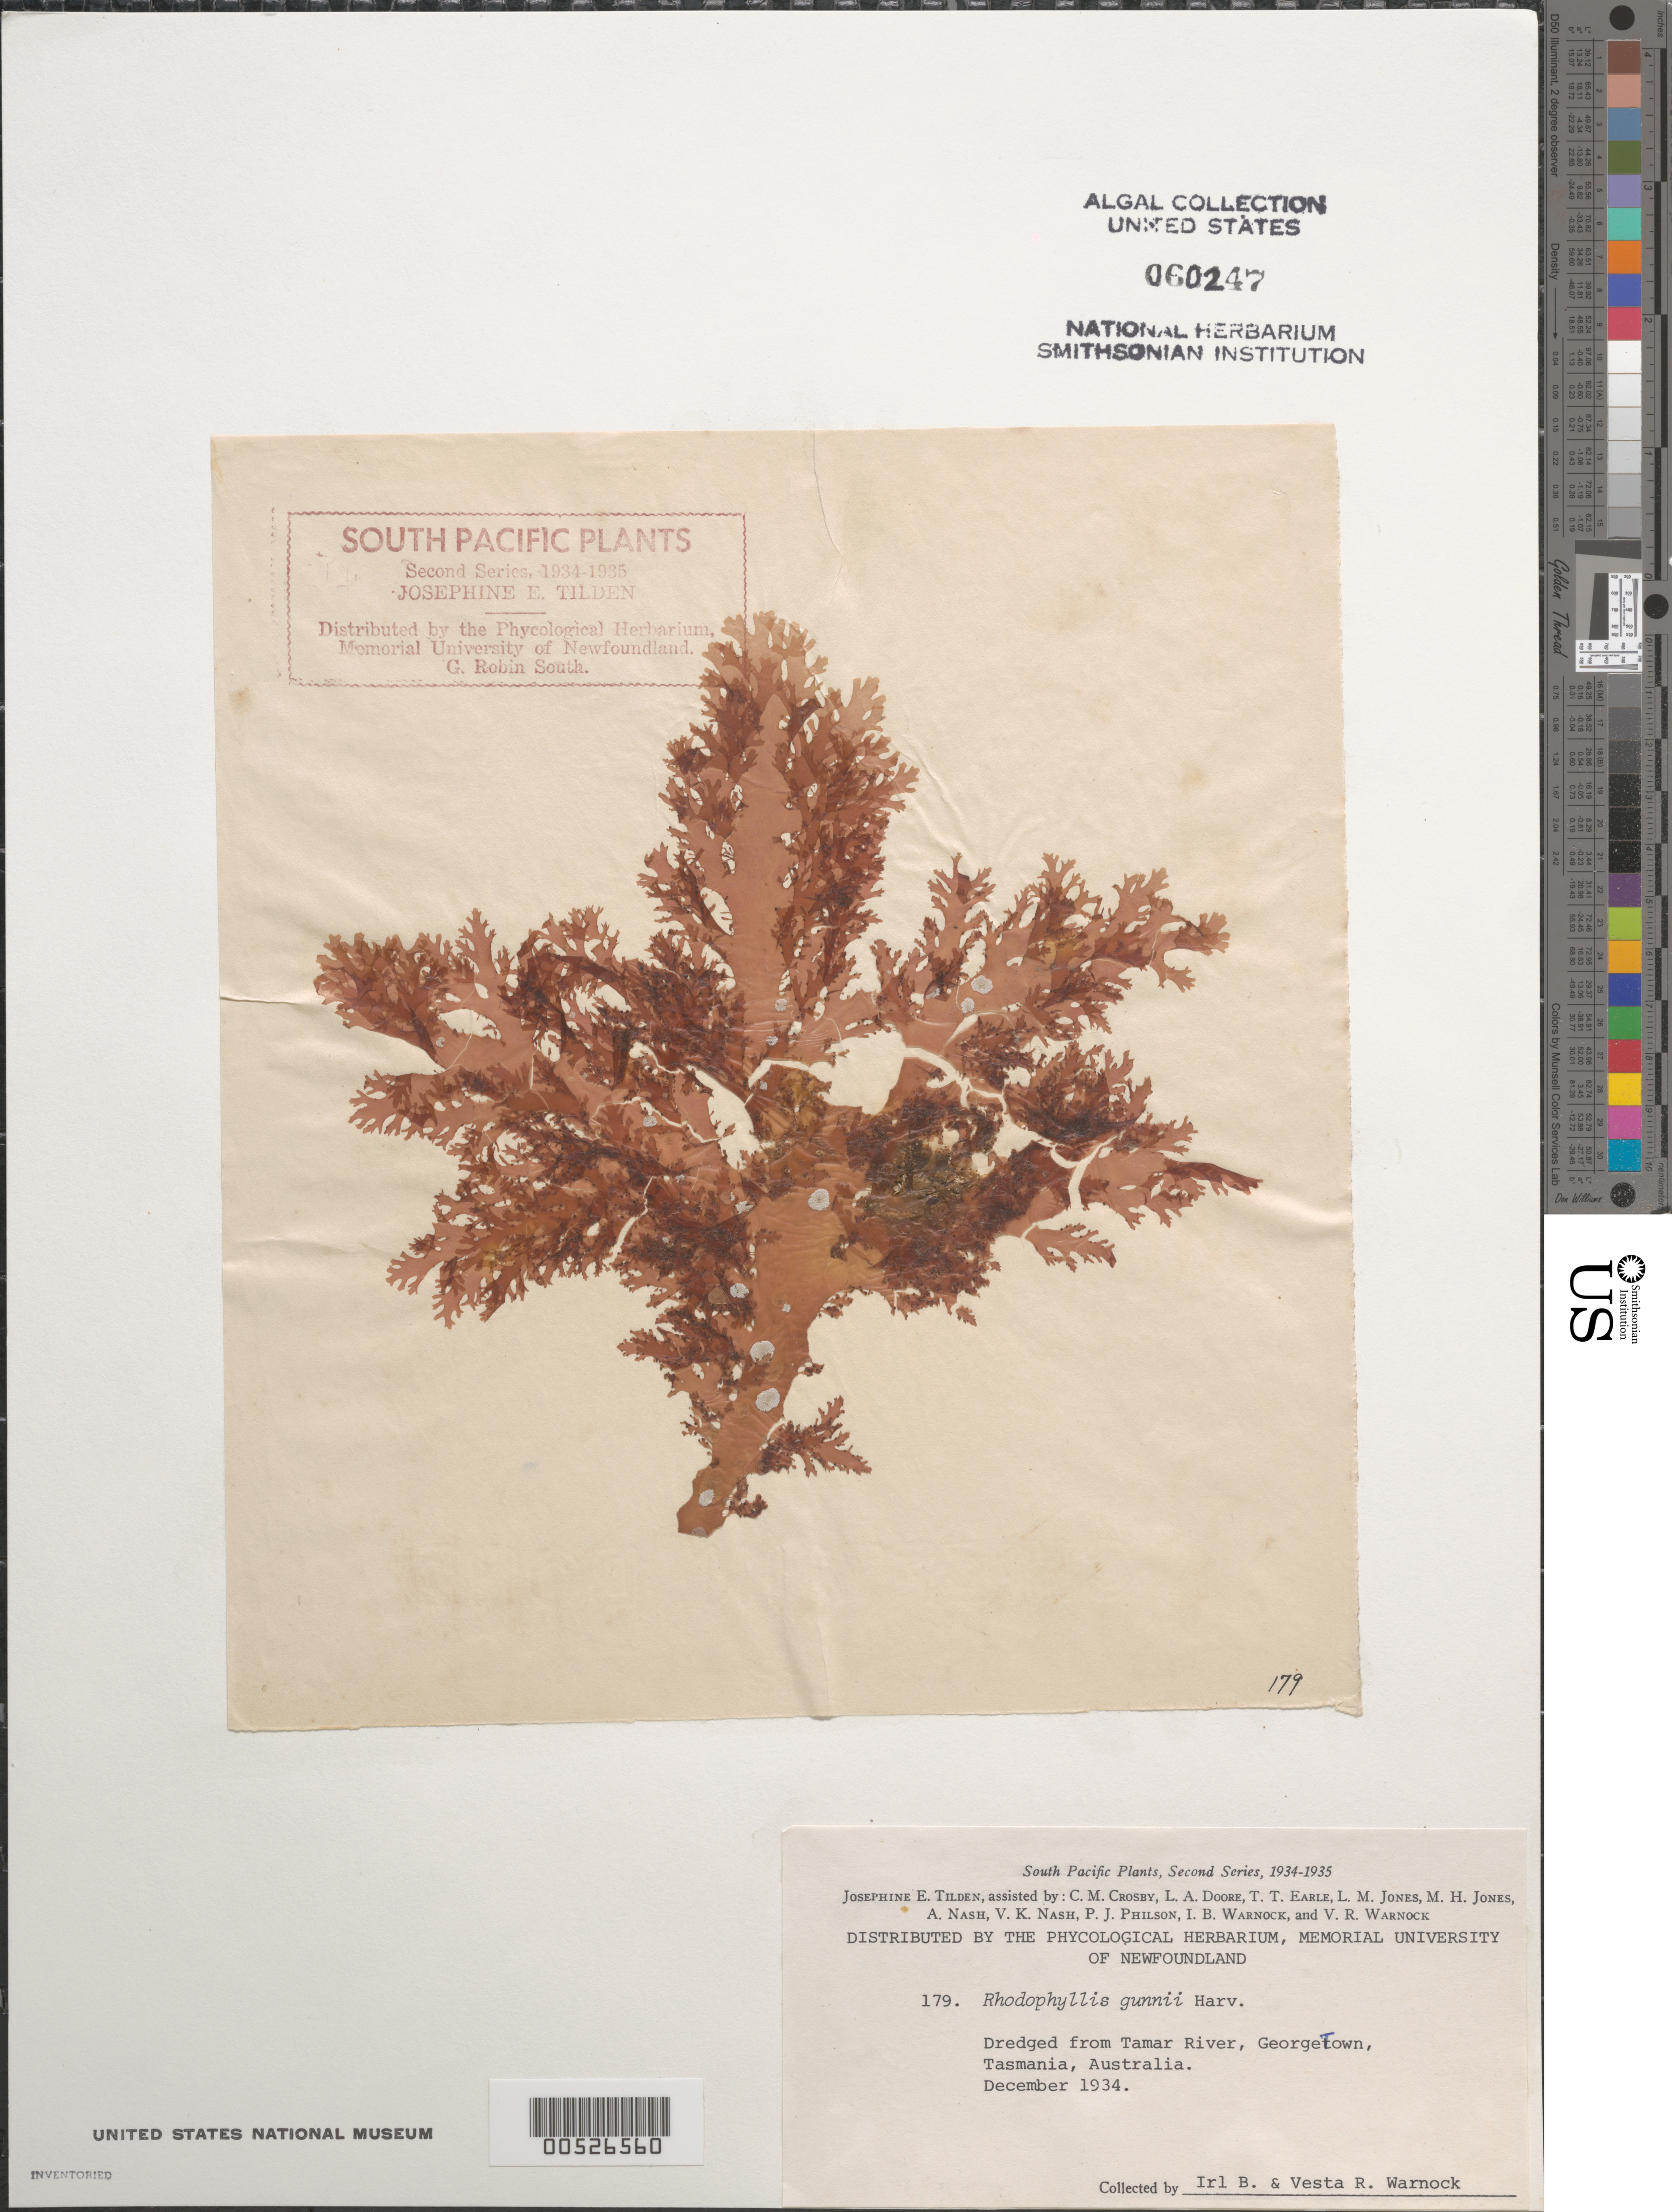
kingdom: Plantae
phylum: Rhodophyta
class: Florideophyceae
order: Gigartinales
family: Cystocloniaceae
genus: Rhodophyllis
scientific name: Rhodophyllis membranacea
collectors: I. Warnock & V. Warnock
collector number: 179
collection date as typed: Dec 1934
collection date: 1934-12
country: Australia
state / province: Tasmania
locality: Tamar river, george town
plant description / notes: Tilden, South Pacific Plants, Second Series, 1934-1935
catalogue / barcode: US 60247